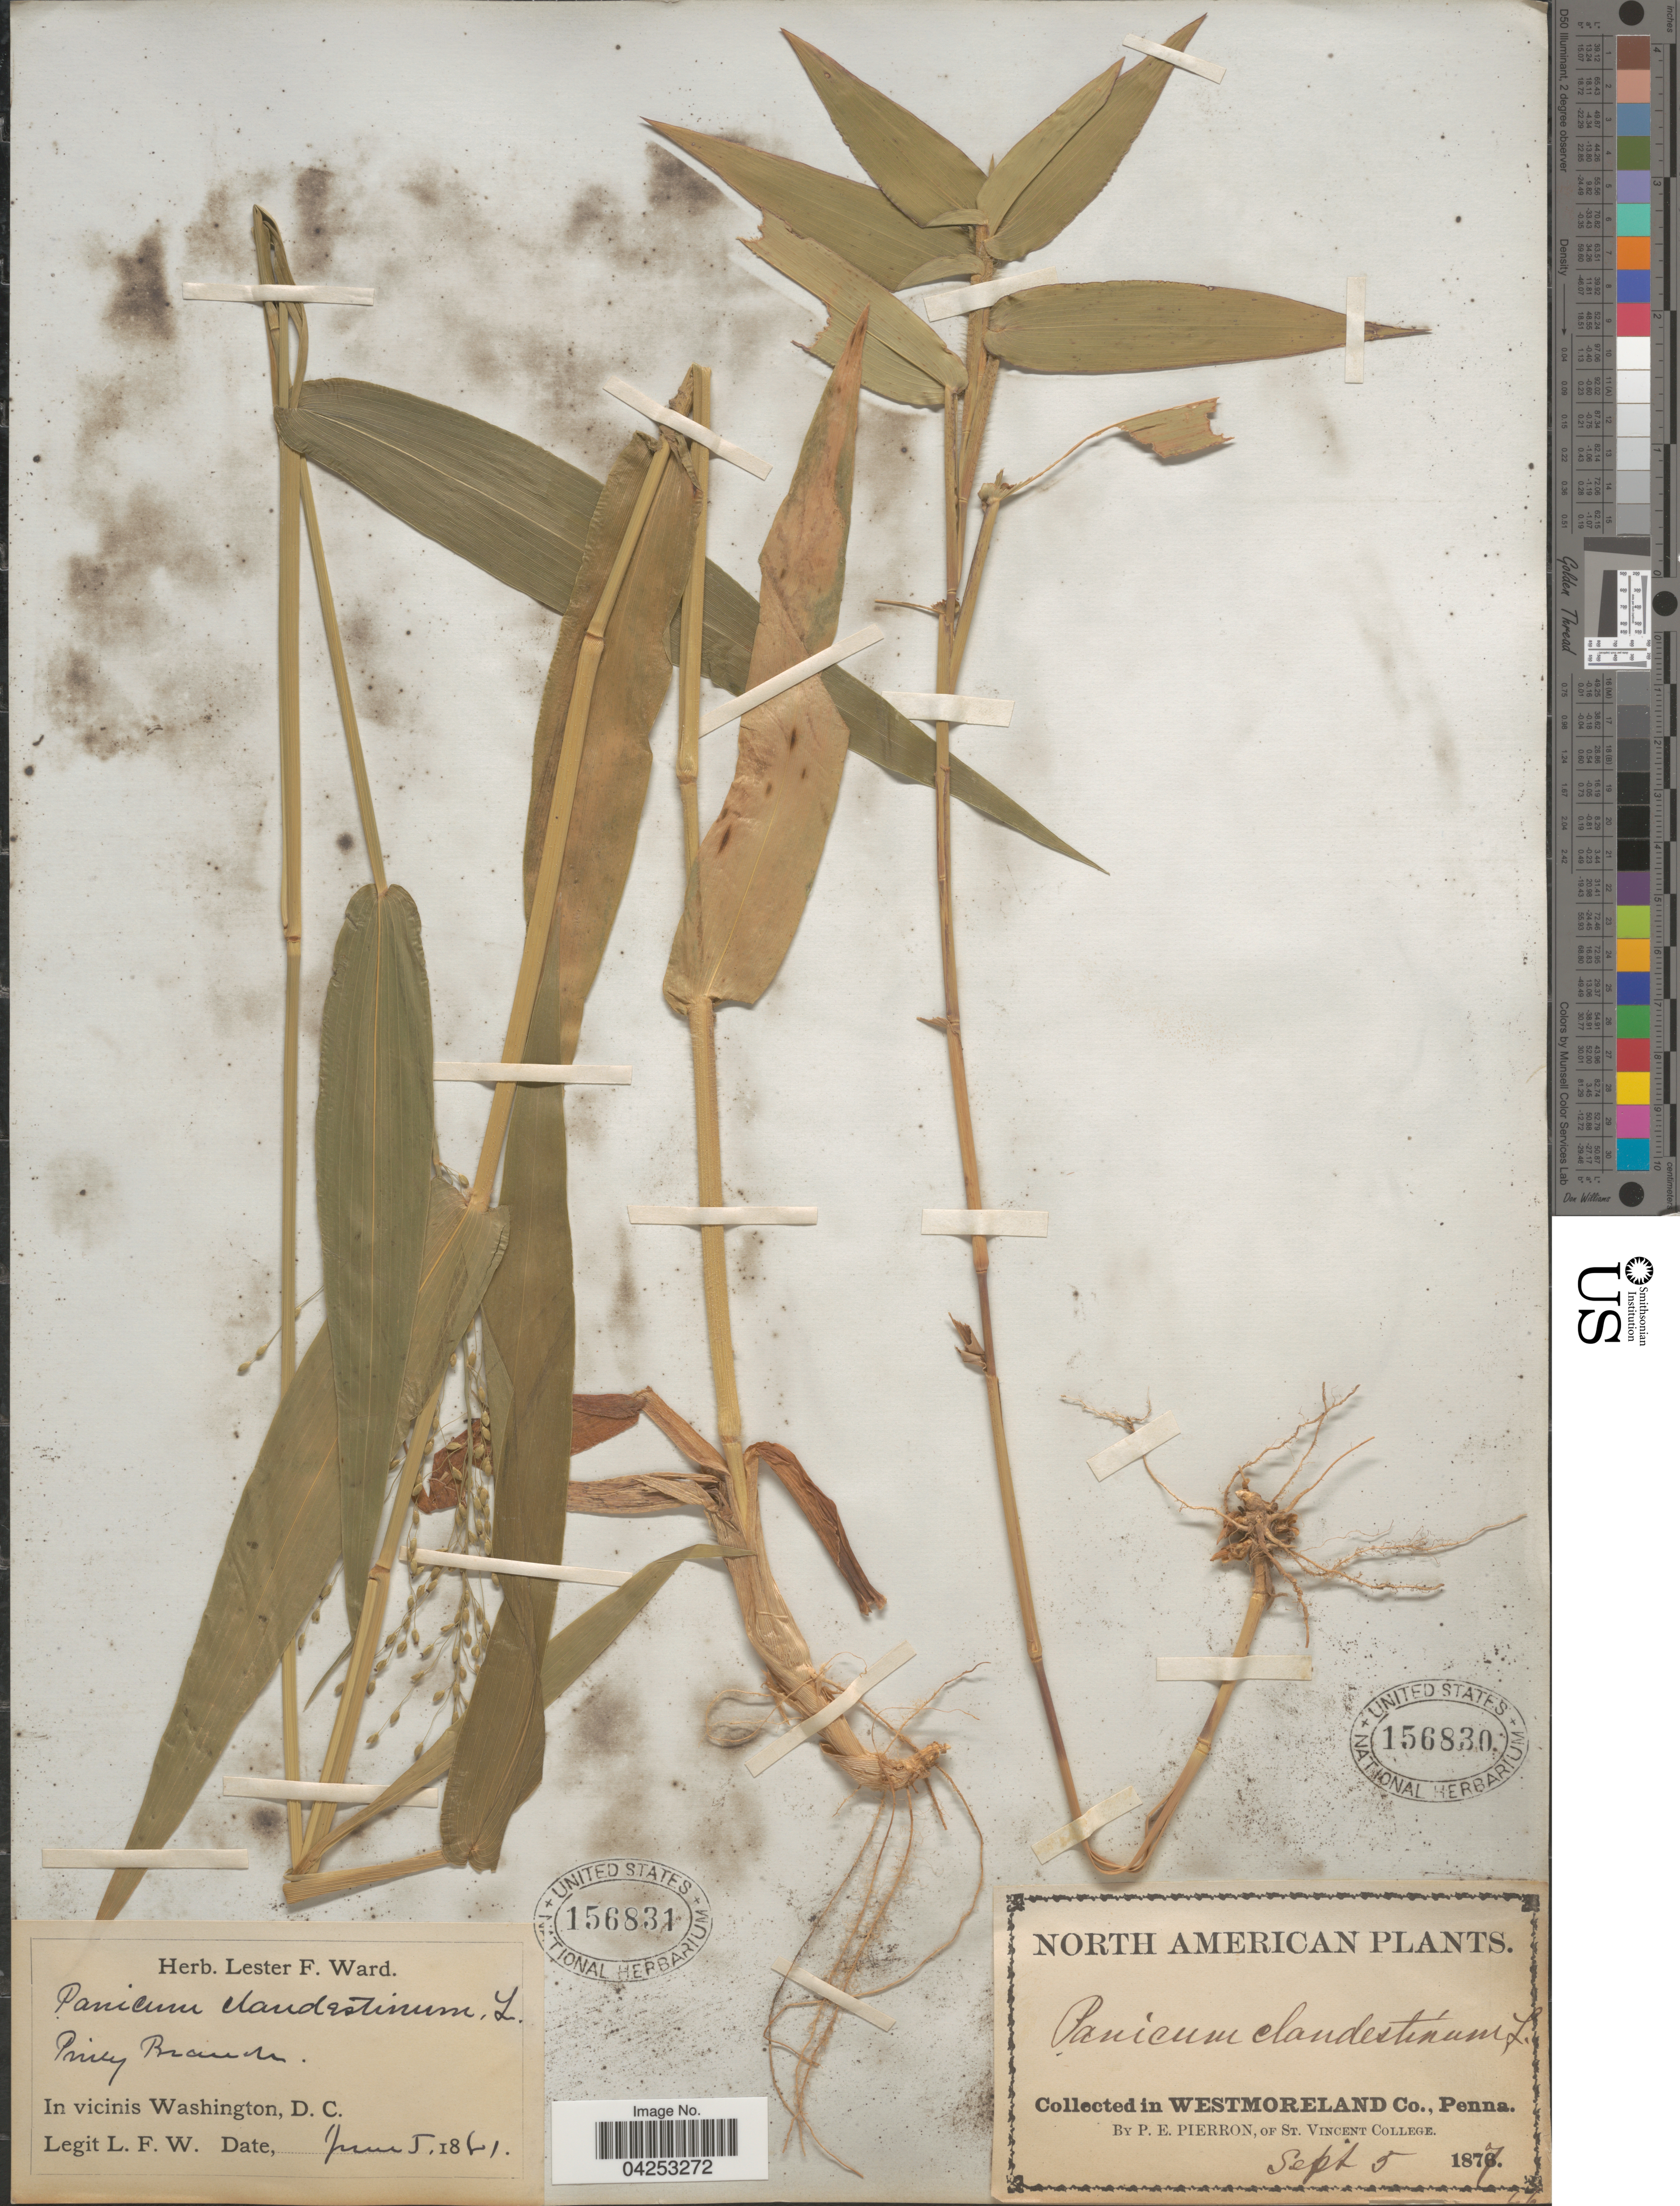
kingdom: Plantae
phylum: Tracheophyta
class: Liliopsida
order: Poales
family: Poaceae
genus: Dichanthelium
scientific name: Dichanthelium clandestinum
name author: (L.) Gould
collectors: P. Pierron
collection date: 1877-09-05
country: United States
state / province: Pennsylvania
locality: In Westmoreland Co.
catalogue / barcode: US 156830